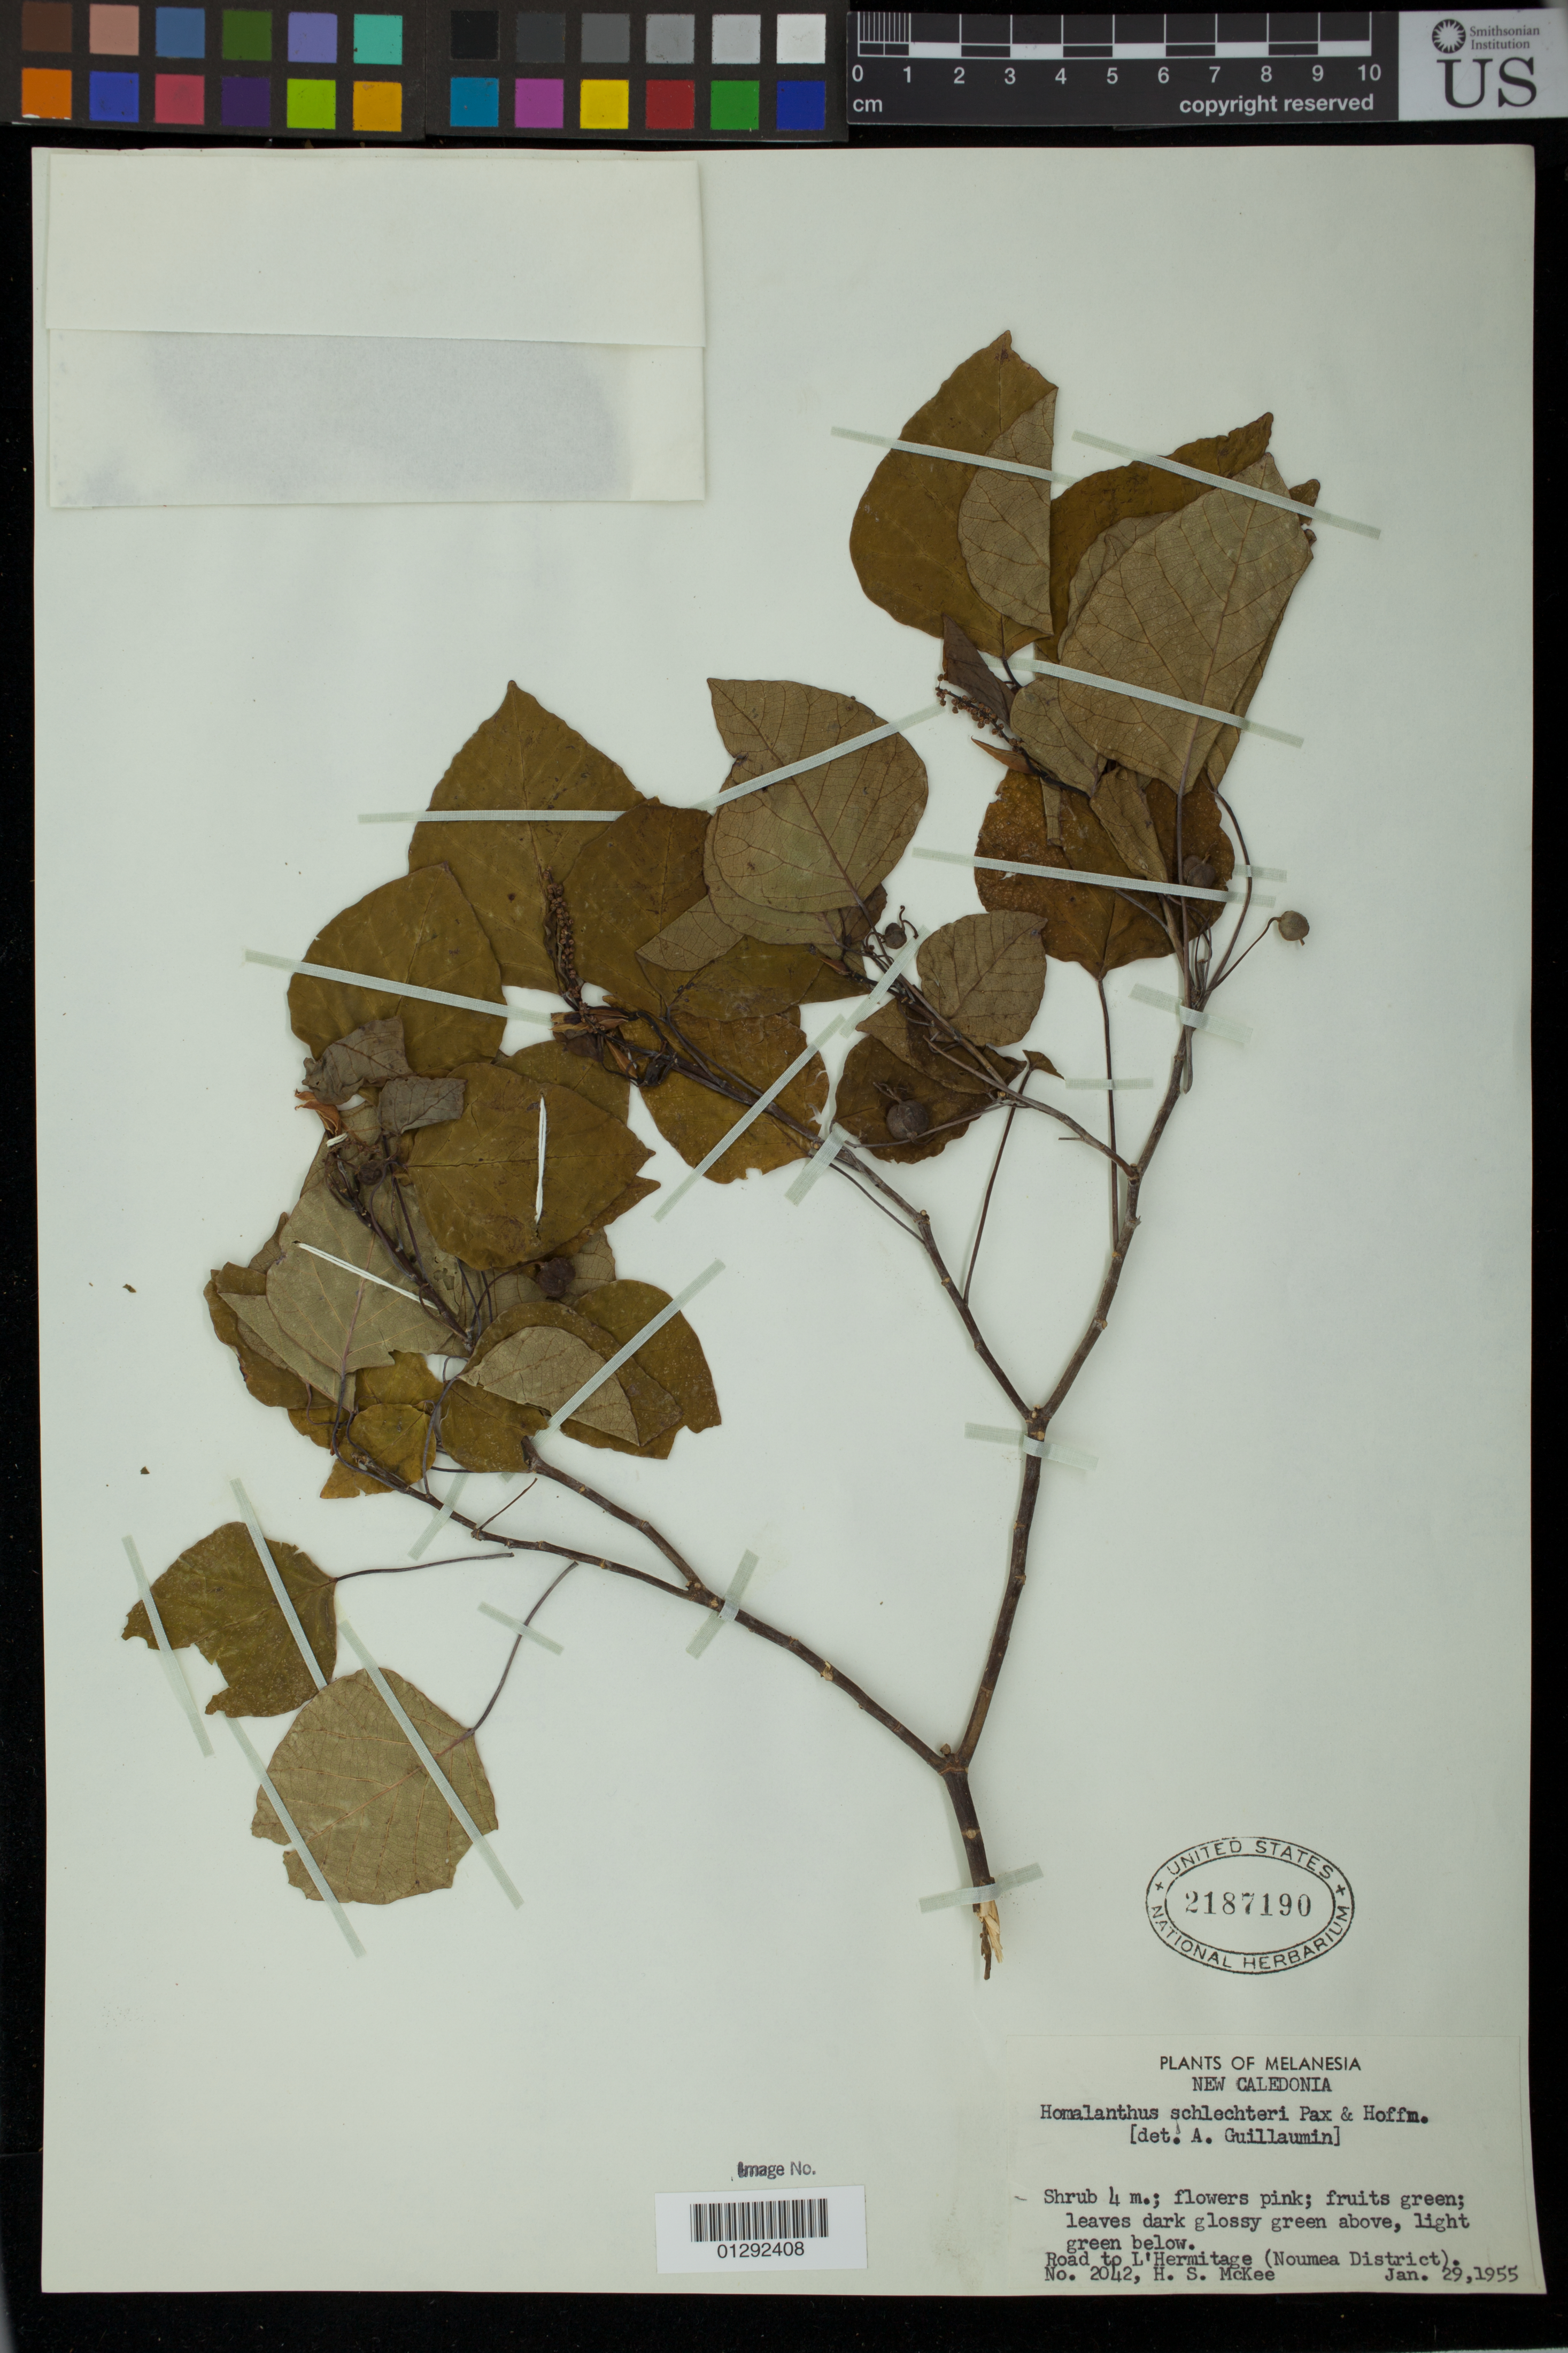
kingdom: Plantae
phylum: Tracheophyta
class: Magnoliopsida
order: Malpighiales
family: Euphorbiaceae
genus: Homalanthus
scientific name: Homalanthus schlechteri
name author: Pax & K. Hoffm.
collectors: H. S. MacKee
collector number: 2042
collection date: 1955-01-29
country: New Caledonia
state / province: South Province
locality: Road to l'Hermitage (Noumea District).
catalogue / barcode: US 2187190